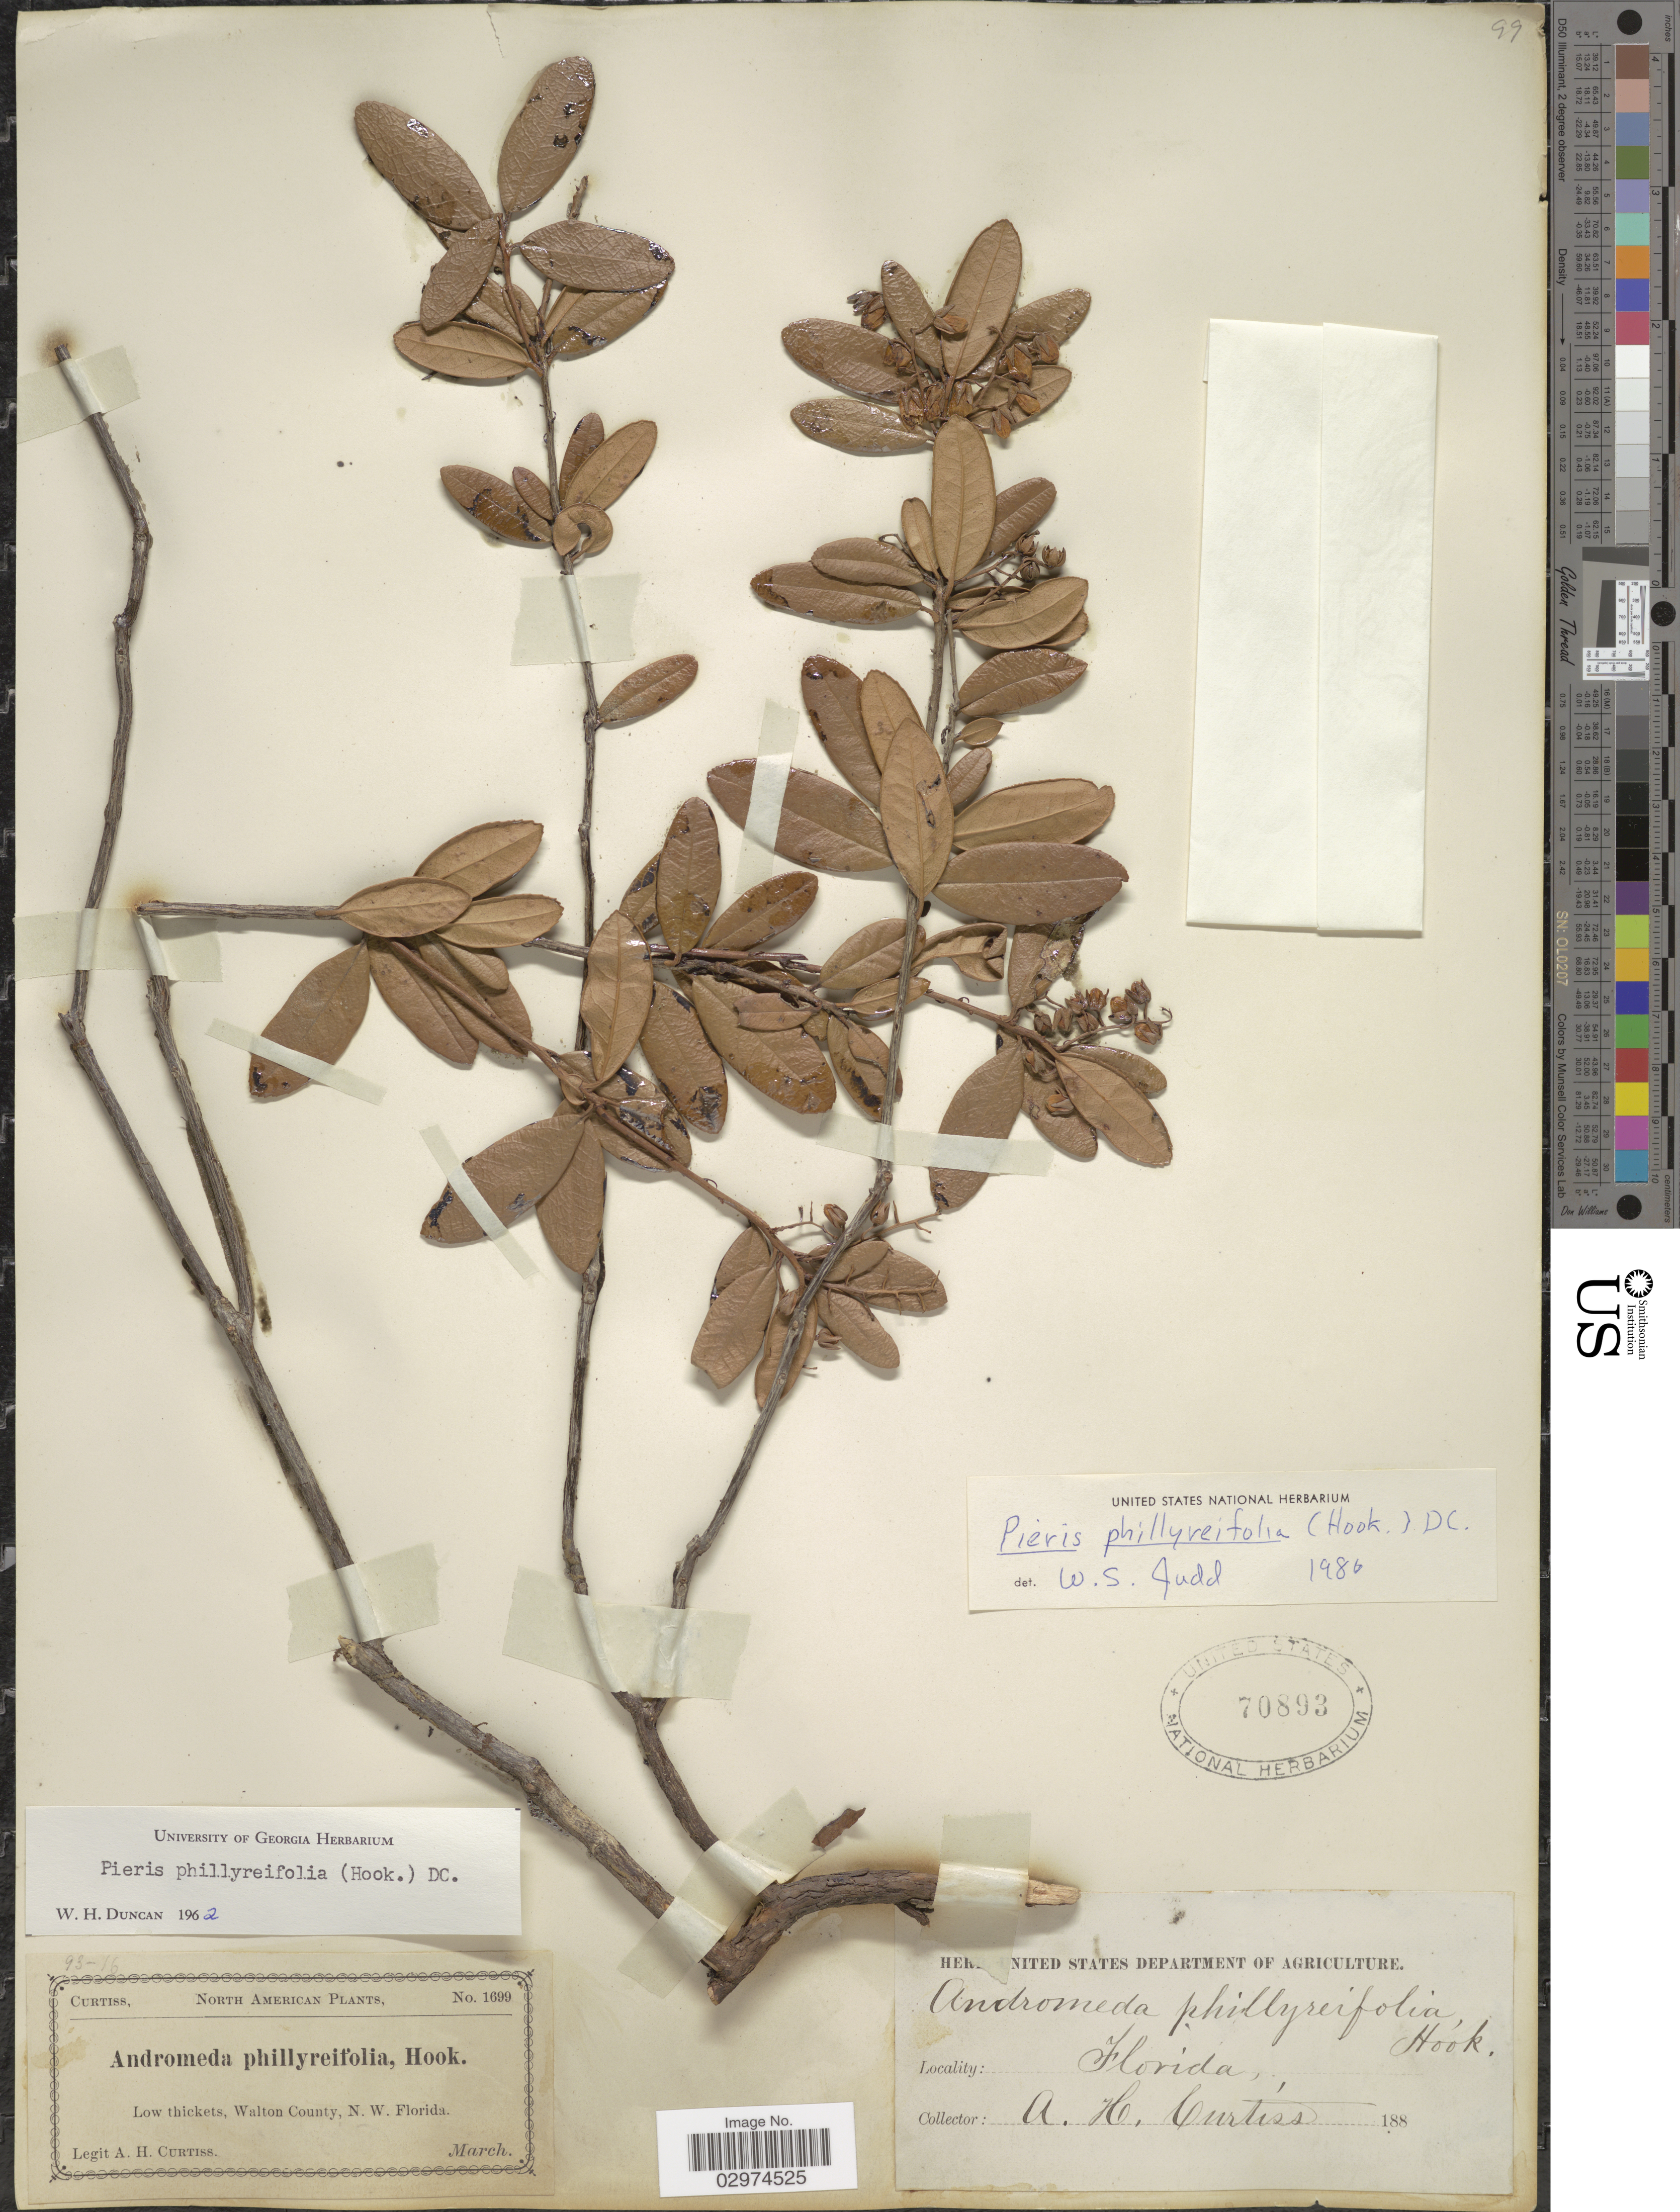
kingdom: Plantae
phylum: Tracheophyta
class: Magnoliopsida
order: Ericales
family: Ericaceae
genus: Pieris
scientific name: Pieris phillyreifolia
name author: (Hook.) DC.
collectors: A. H. Curtiss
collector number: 1699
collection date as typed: March 188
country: United States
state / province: Florida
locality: Walton County, N.W. Florida.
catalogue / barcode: US 70893